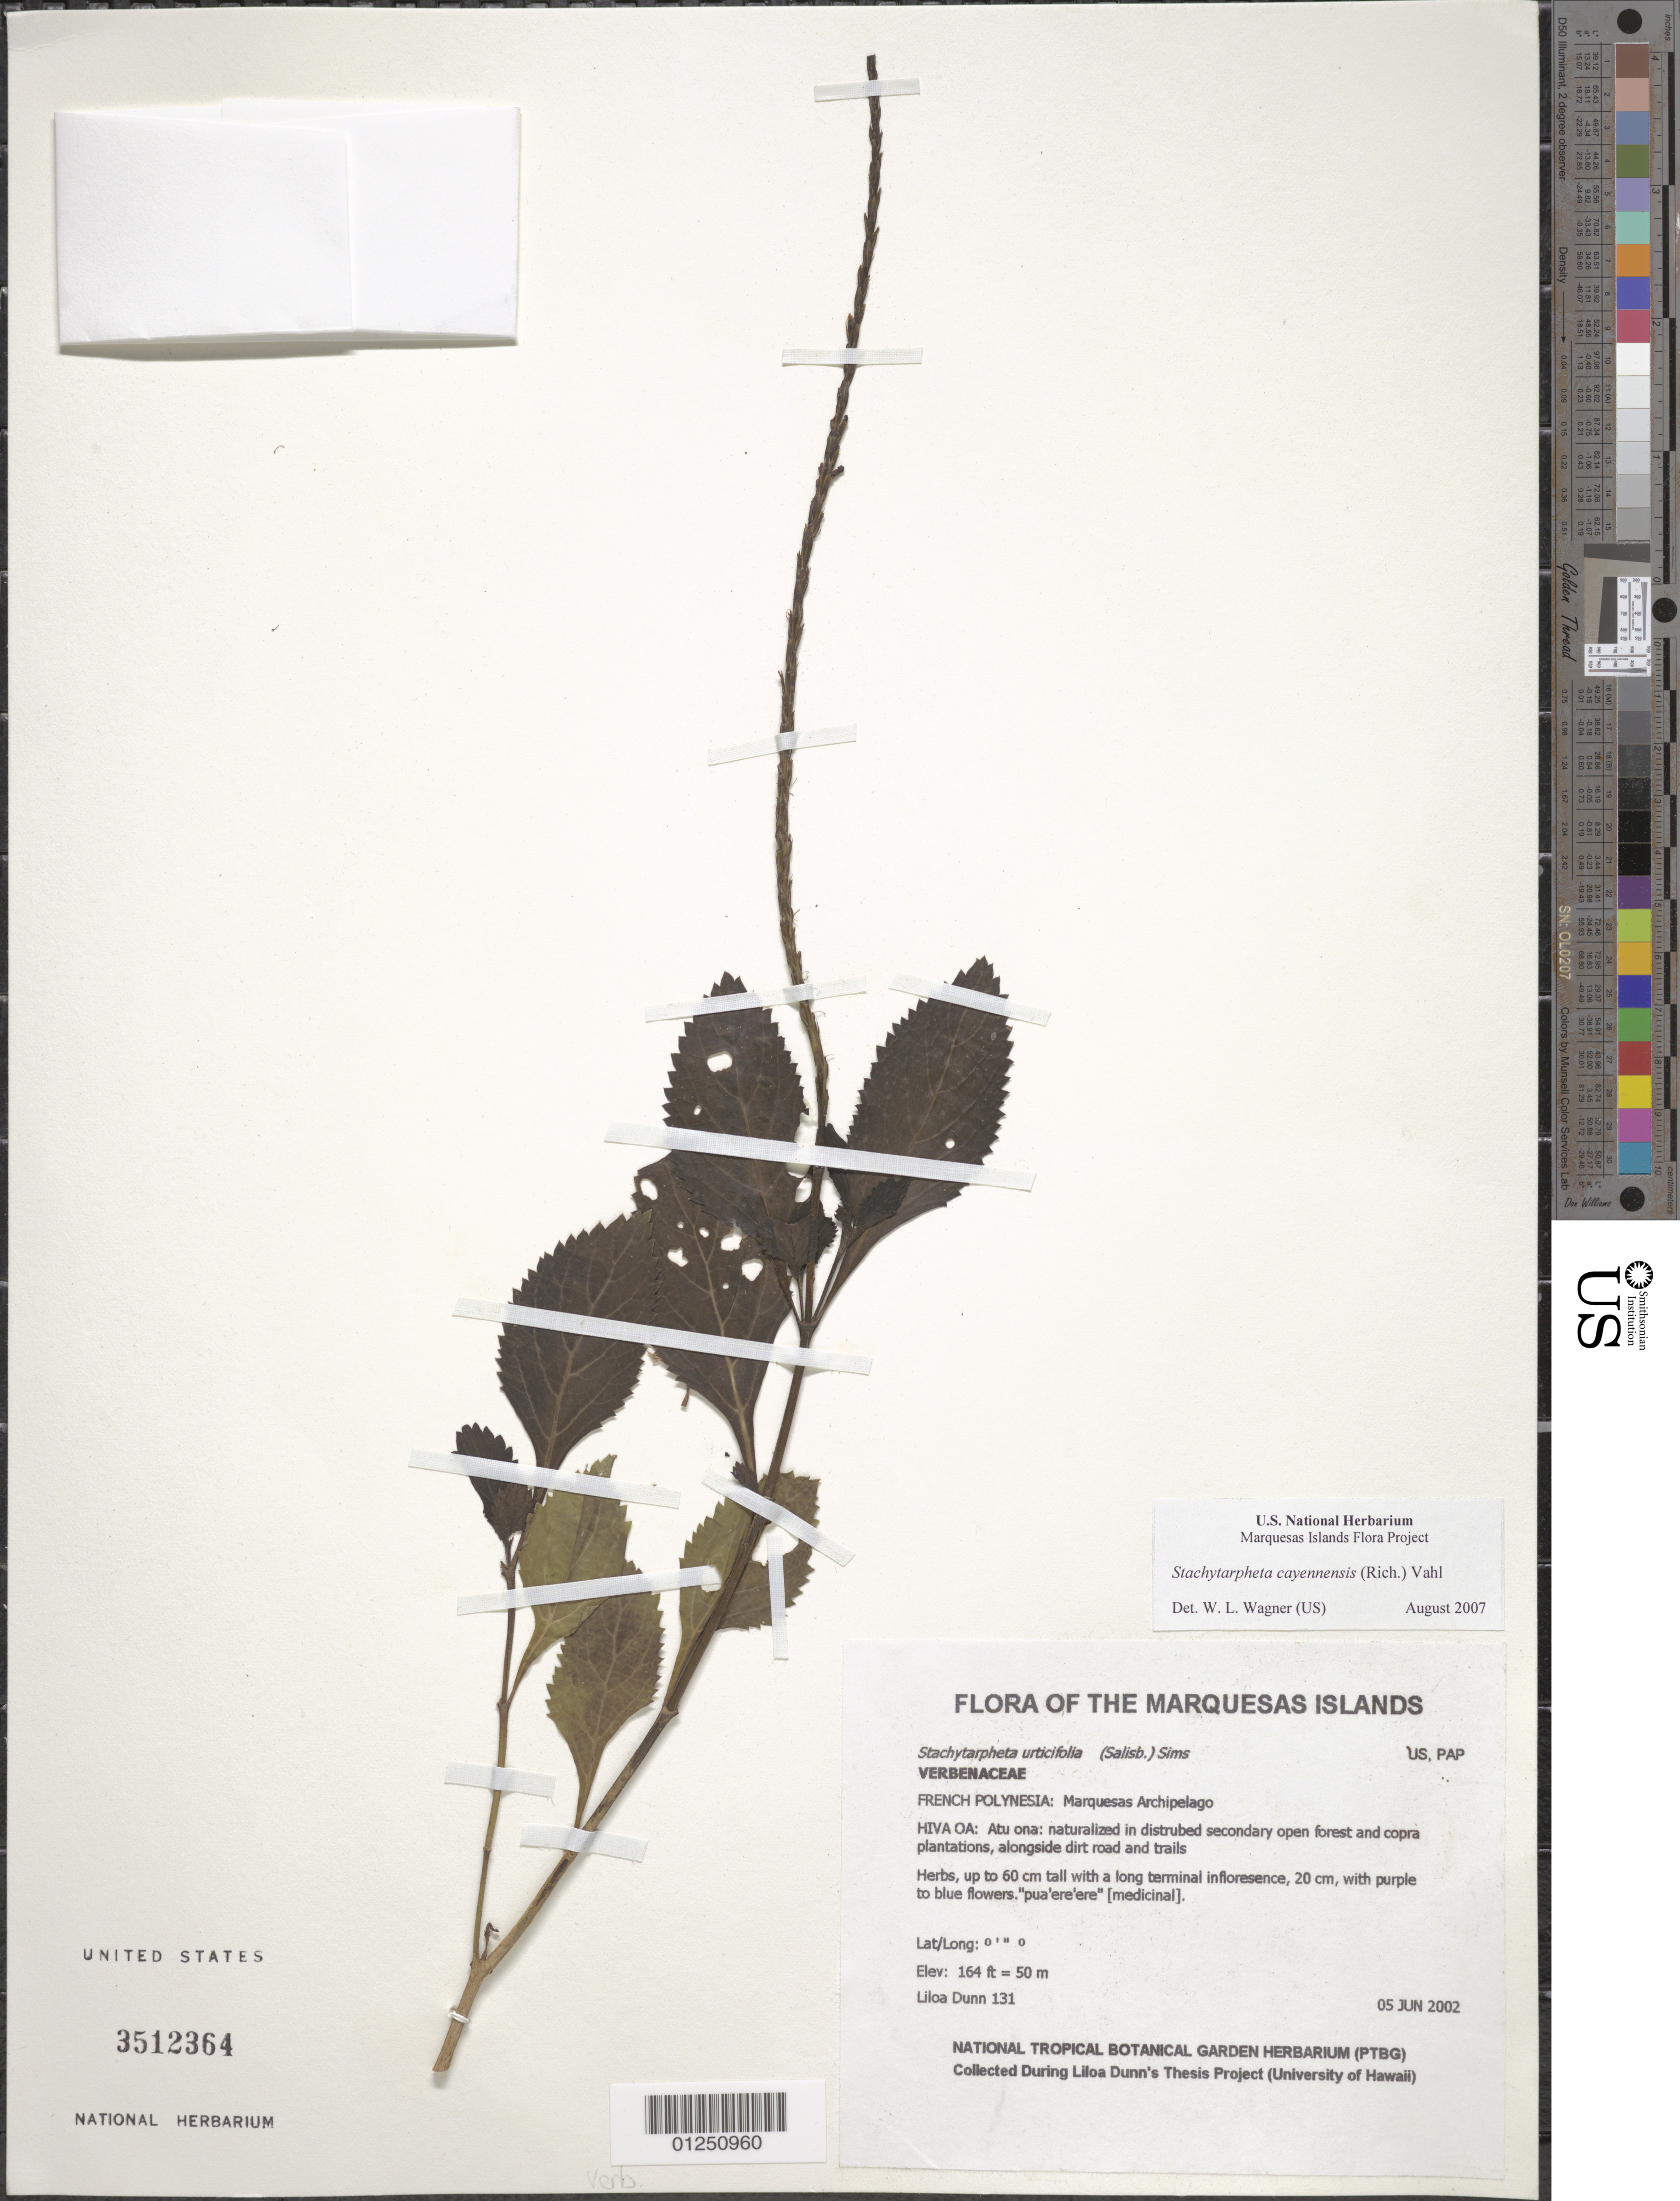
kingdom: Plantae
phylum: Tracheophyta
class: Magnoliopsida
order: Lamiales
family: Verbenaceae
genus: Stachytarpheta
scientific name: Stachytarpheta cayennensis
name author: (Rich.) Vahl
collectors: L. Dunn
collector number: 131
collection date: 2002-06-05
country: French Polynesia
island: Hiva Oa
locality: Atu Ona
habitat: Naturalized in disturbed secondary open forest and copra plantations, alongside dirt road and trails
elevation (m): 50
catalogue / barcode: US 3512364